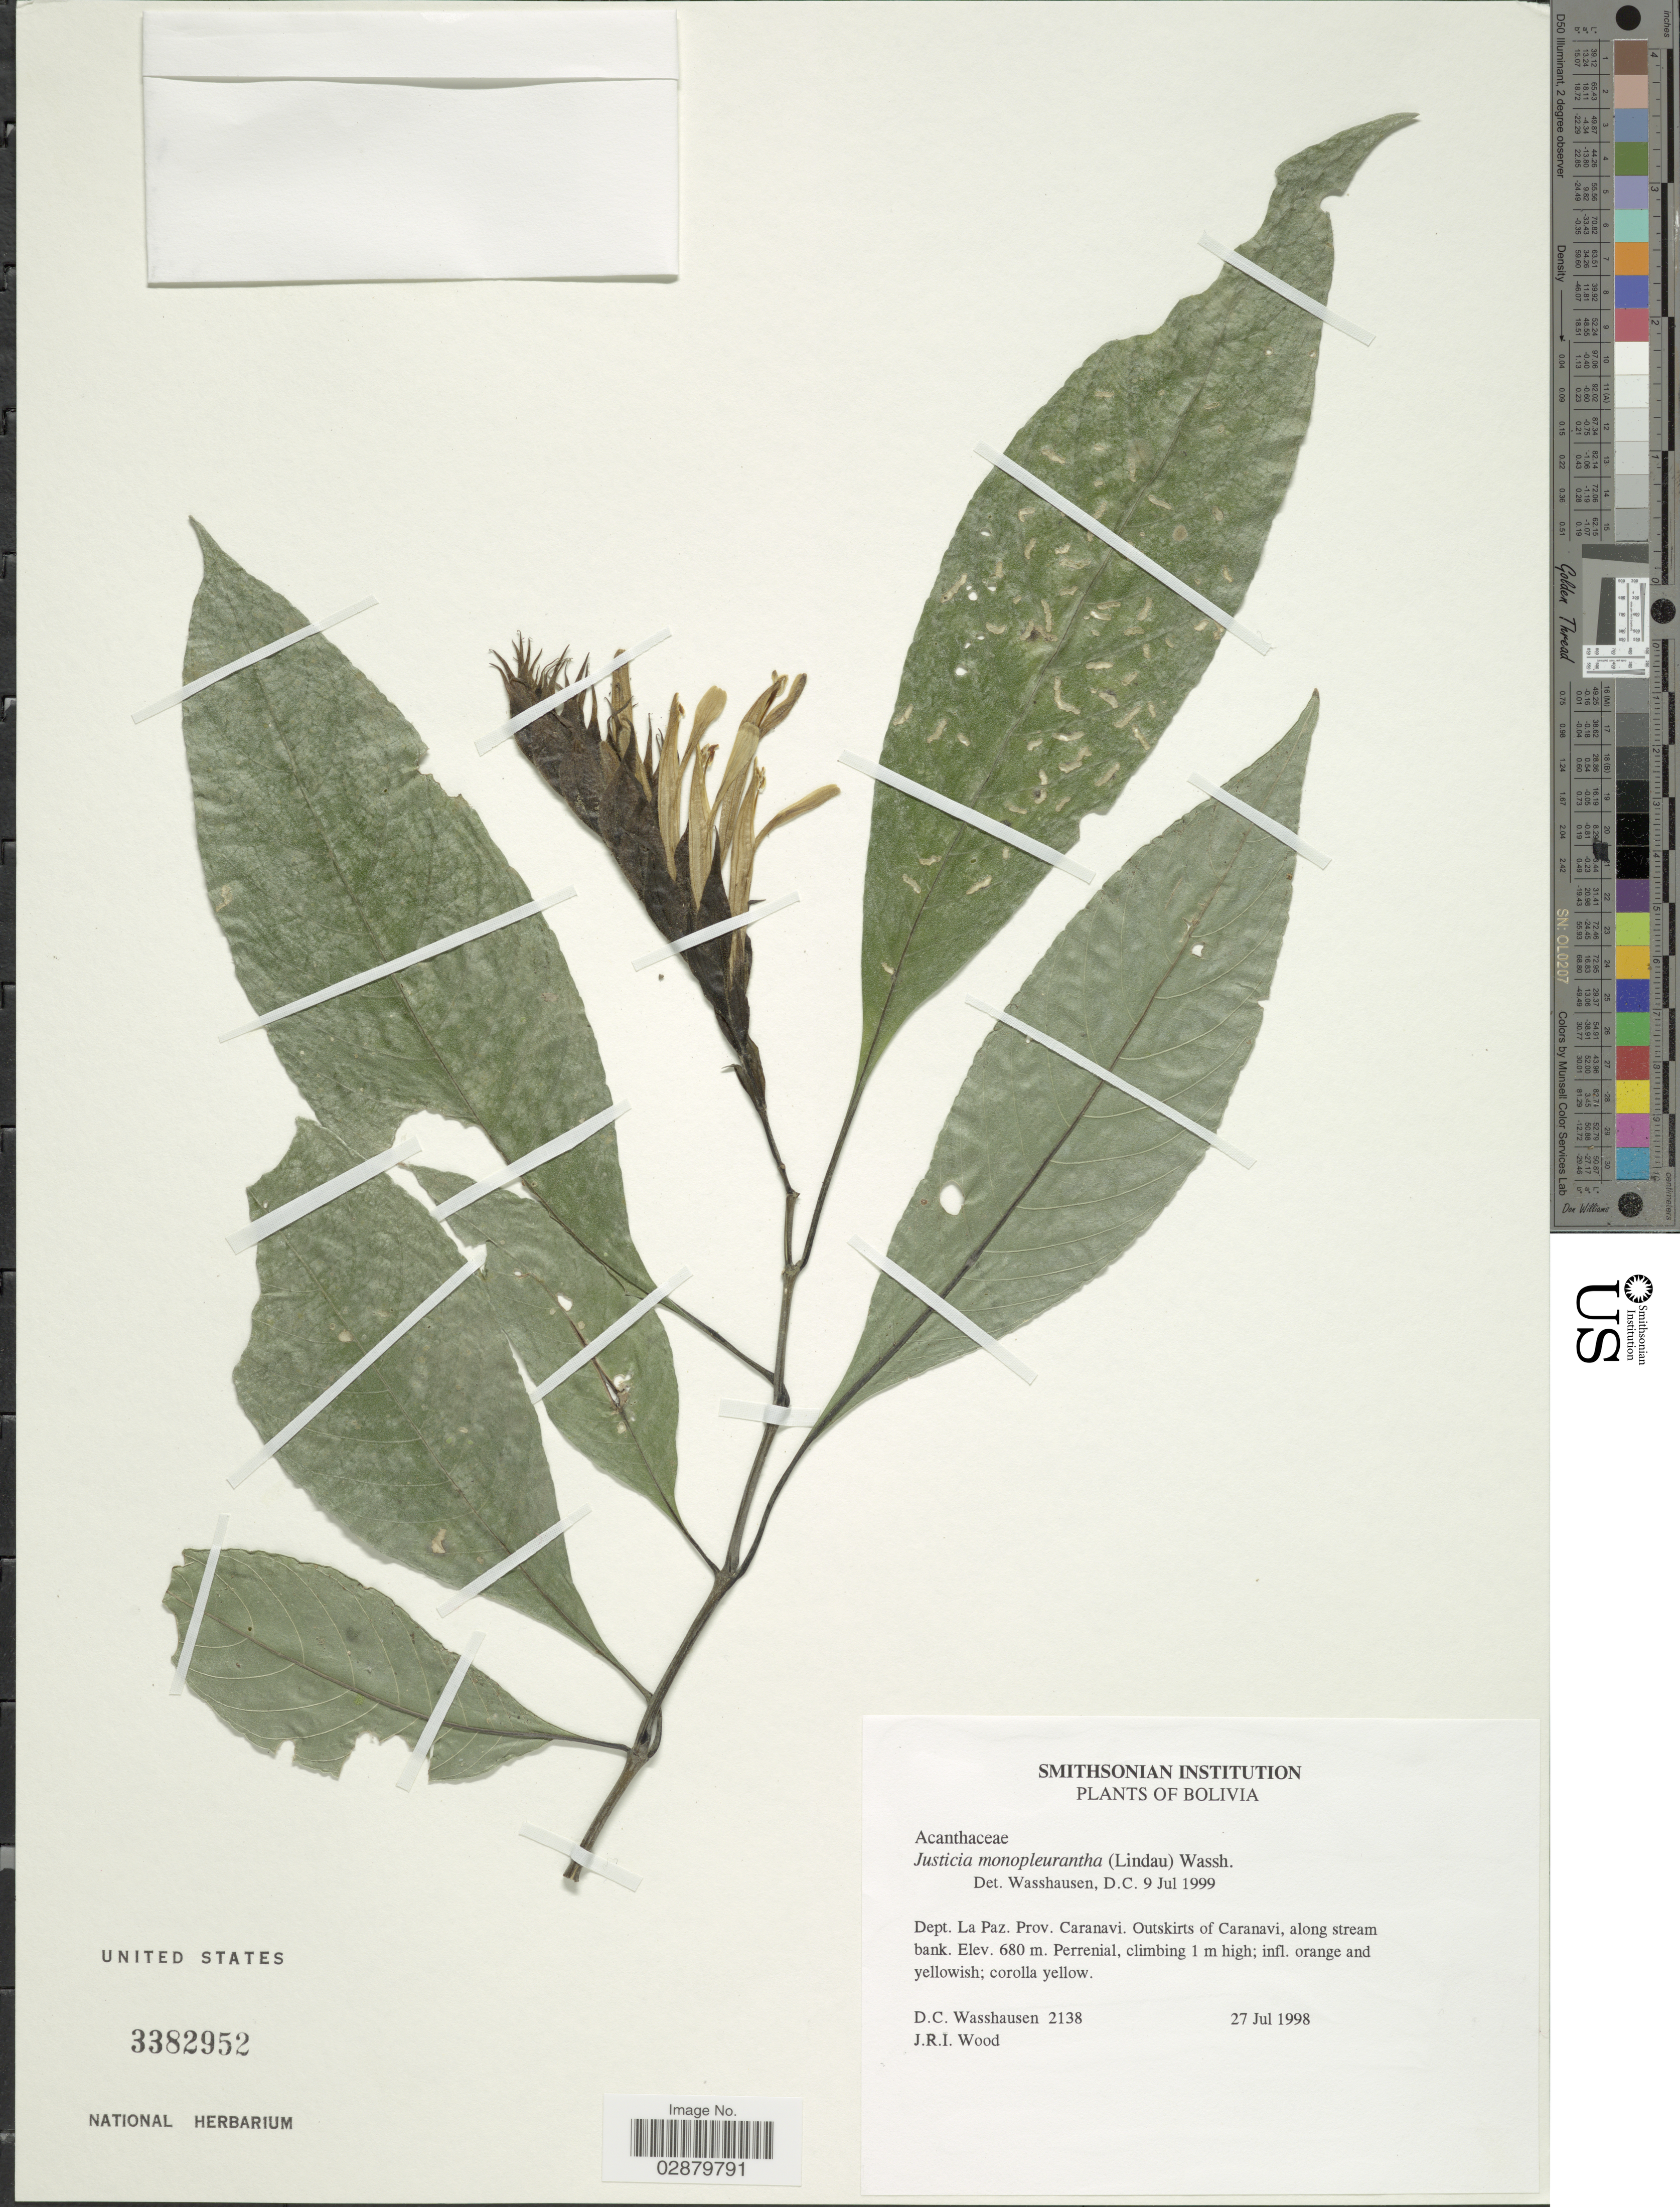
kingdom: Plantae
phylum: Tracheophyta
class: Magnoliopsida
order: Lamiales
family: Acanthaceae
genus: Justicia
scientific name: Justicia monopleurantha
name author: (Lindau) Wassh.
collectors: D. C. Wasshausen & J. R. I. Wood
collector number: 2138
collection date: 1998-07-27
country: Bolivia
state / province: La Paz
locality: Dept. La Paz. Prov. Caranavi. Outskirts of Caranavi, along stream bank.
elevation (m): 680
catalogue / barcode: US 3382952